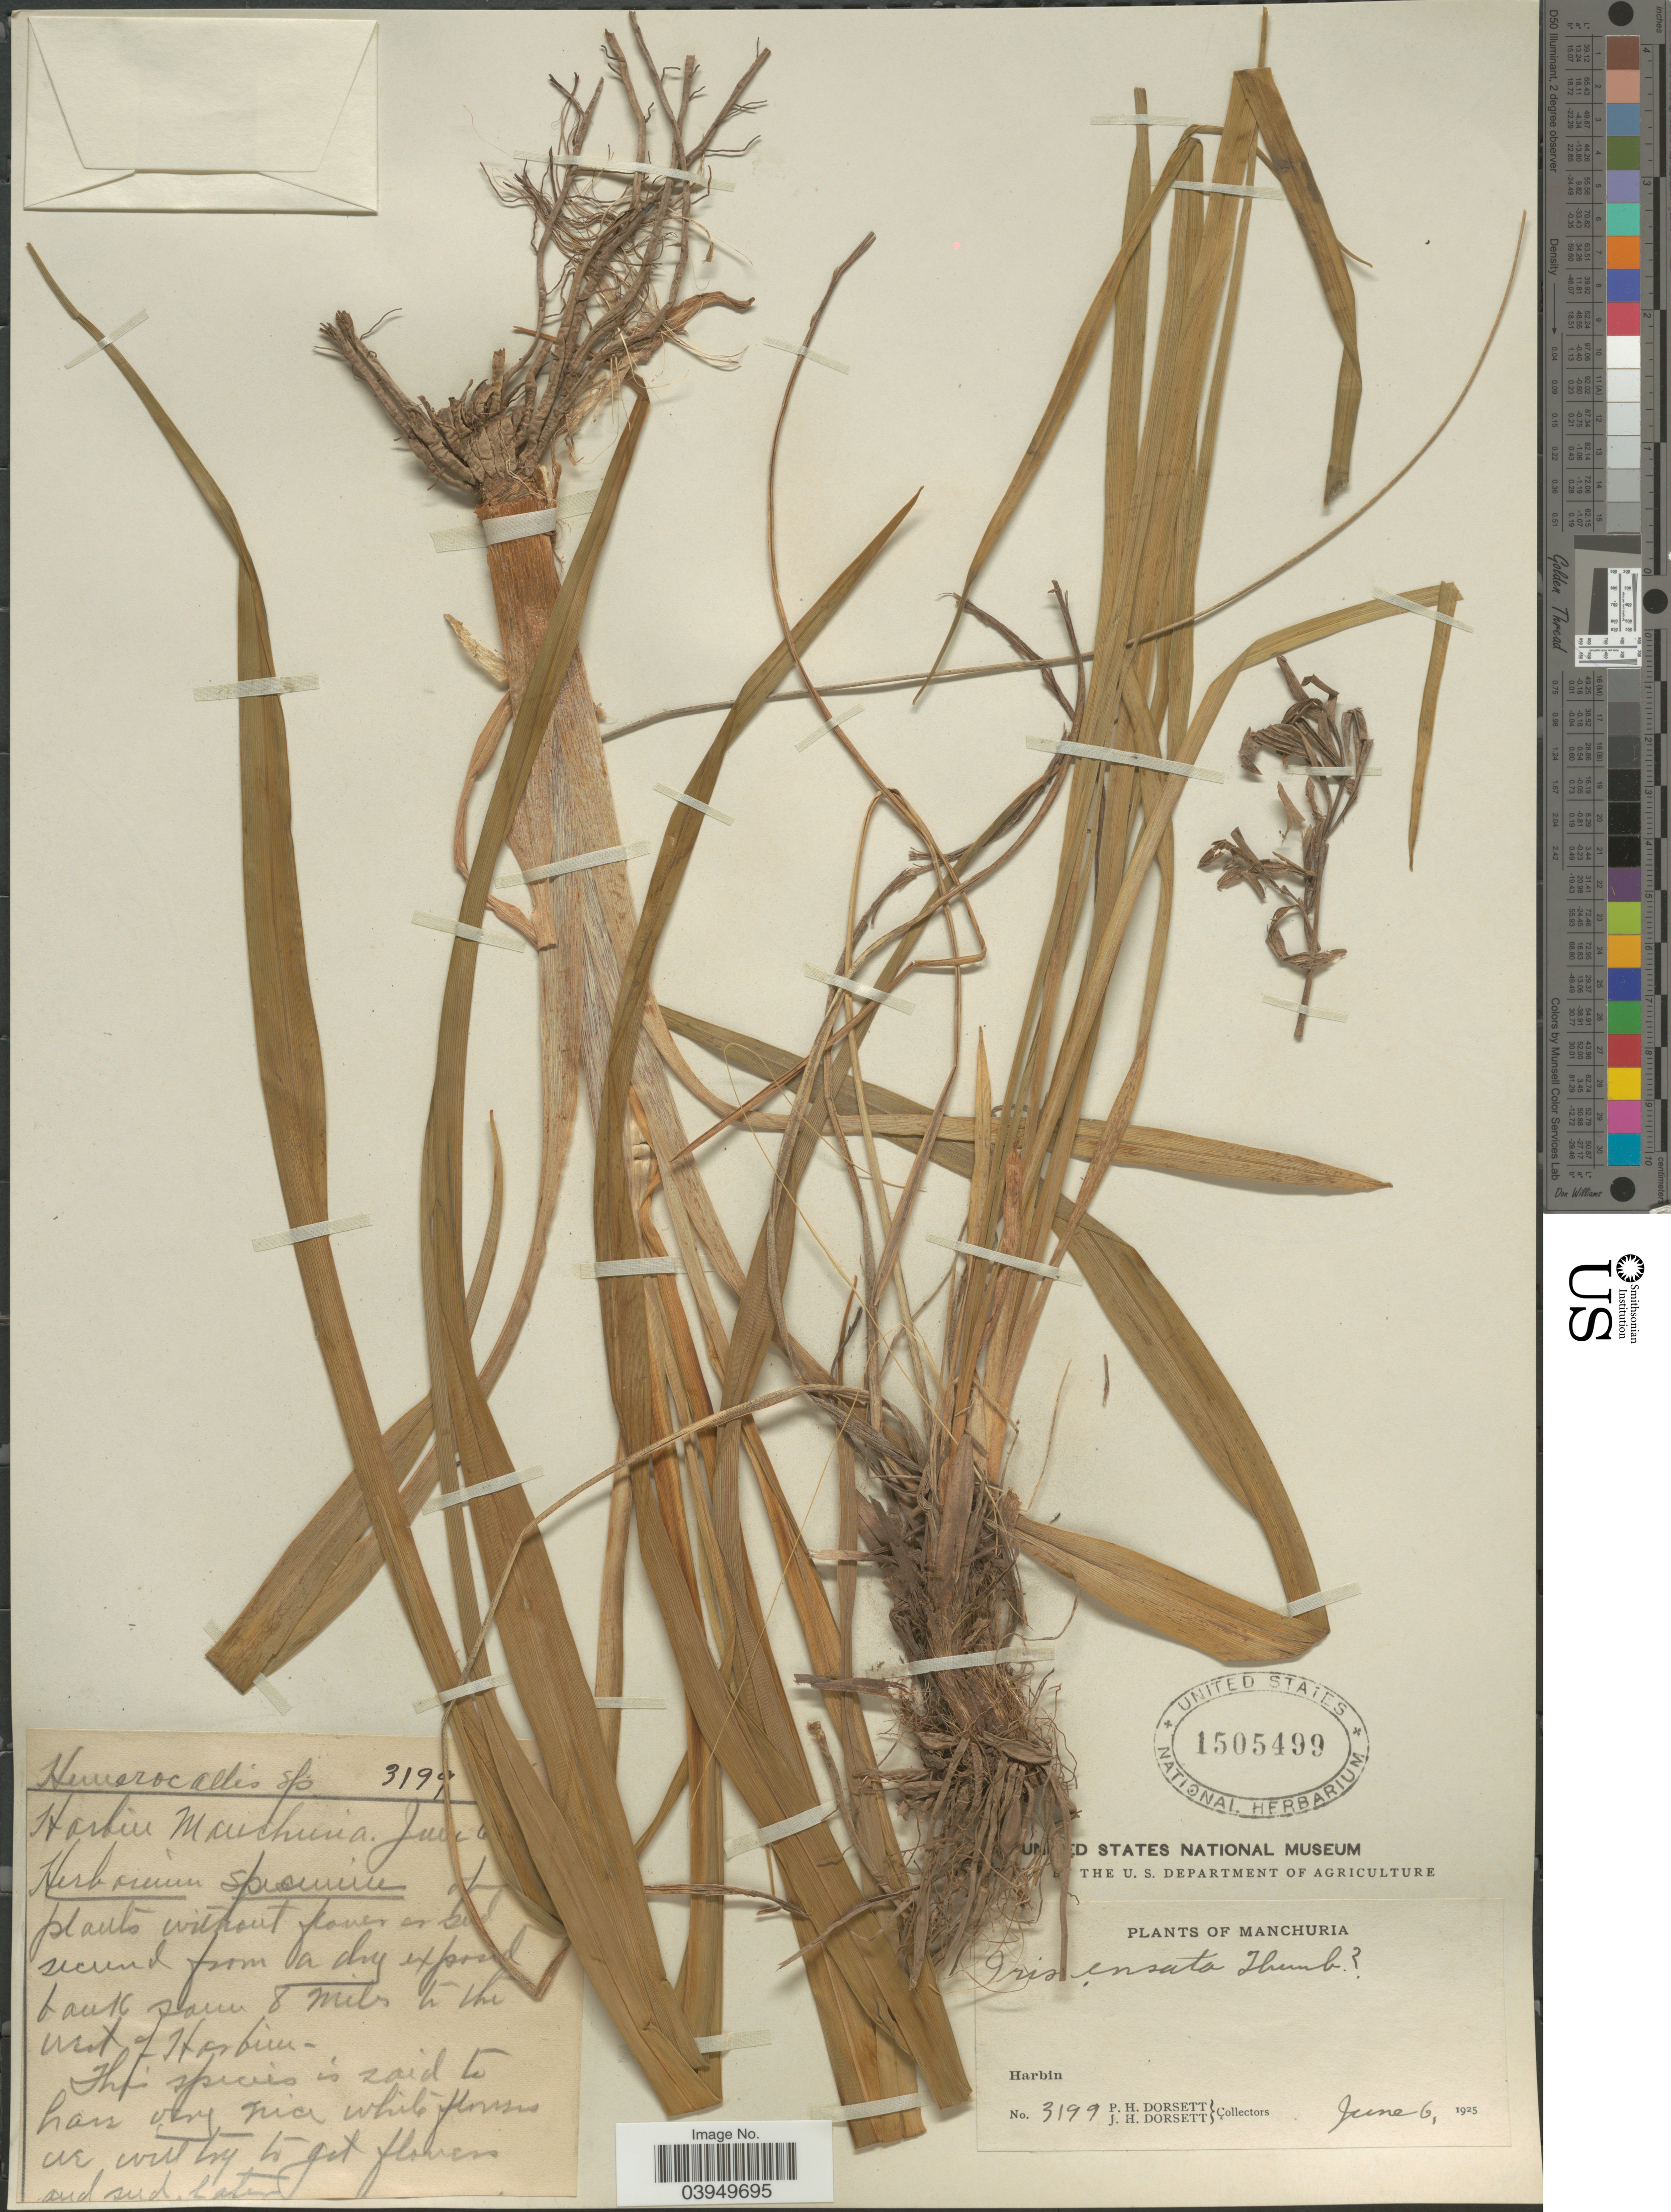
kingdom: Plantae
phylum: Tracheophyta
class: Liliopsida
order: Asparagales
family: Iridaceae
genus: Iris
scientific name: Iris ensata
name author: Thunb.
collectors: P. H. Dorsett & J. Dorsett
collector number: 3199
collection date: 1925-06-06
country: China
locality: Manchuria. Harbin. 8 miles to the west of Harbin.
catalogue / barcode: US 1505499